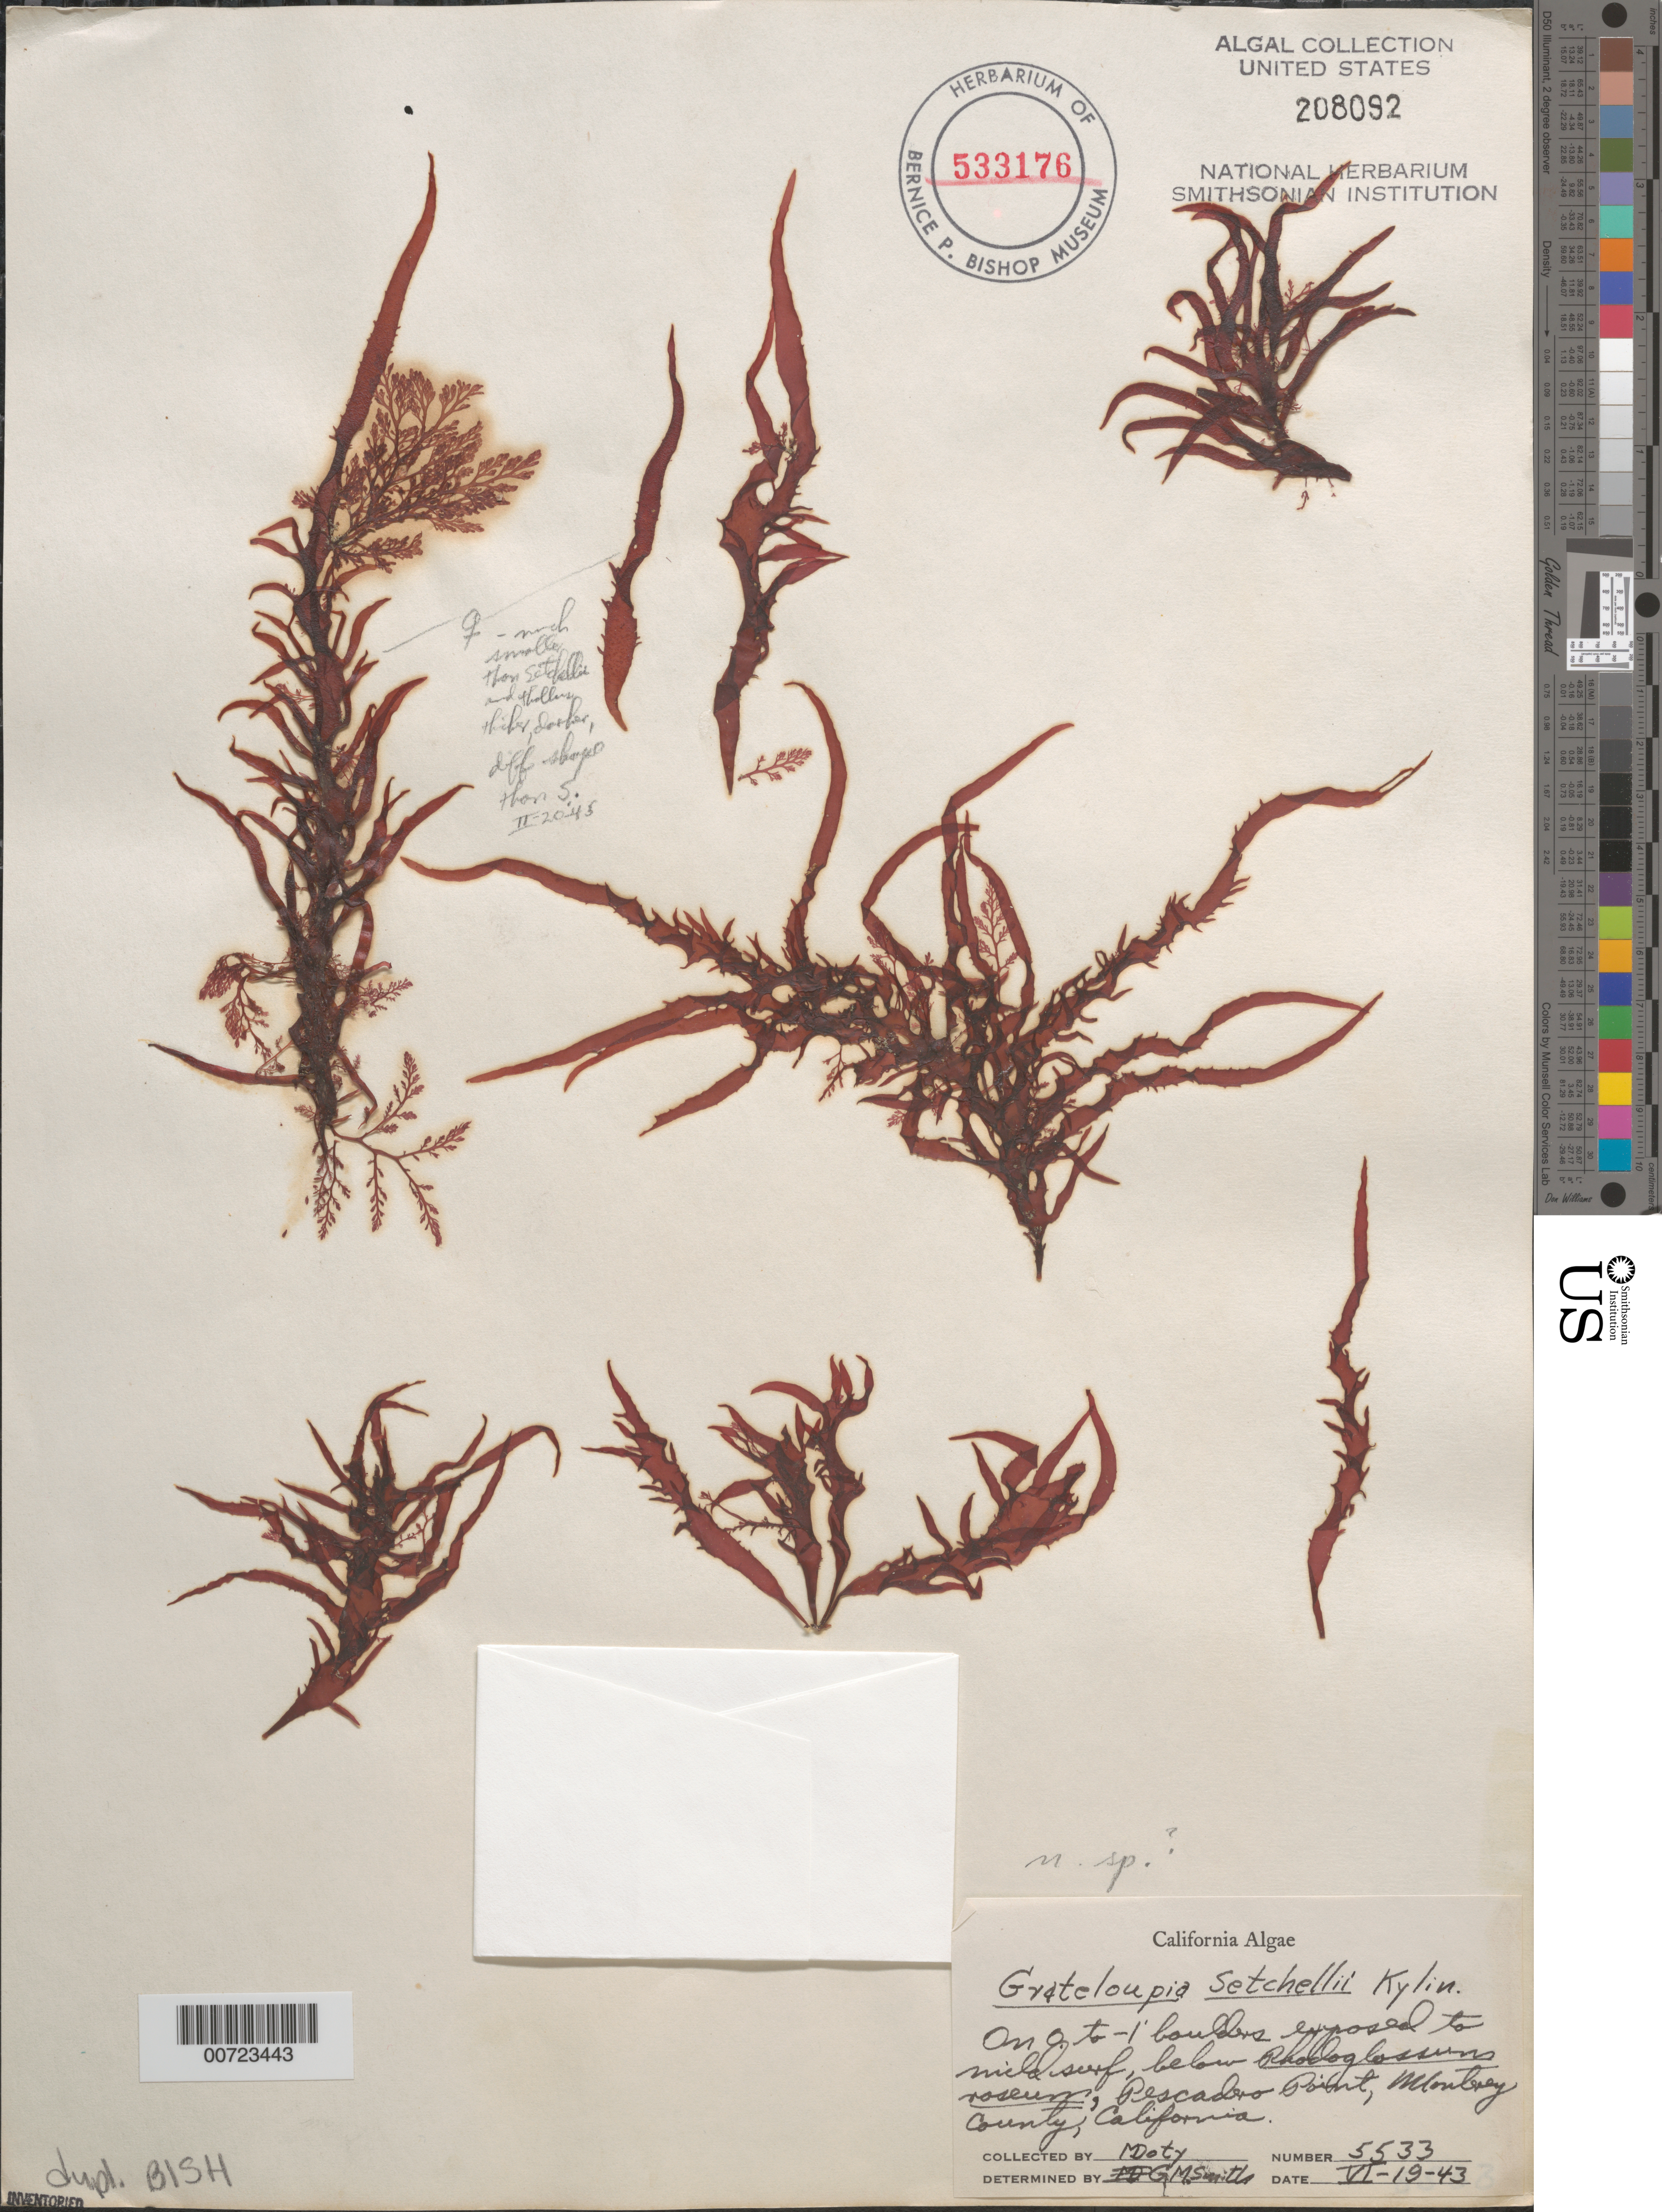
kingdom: Plantae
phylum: Rhodophyta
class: Florideophyceae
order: Halymeniales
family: Halymeniaceae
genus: Norrissia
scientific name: Norrissia setchellii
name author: (Kylin) M.S. Balakrishnan in Desikachary & Raja Rao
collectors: M. S. Doty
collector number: MSD 5533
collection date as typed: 19 Jun 1943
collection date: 1943-06-19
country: United States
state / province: California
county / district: Monterey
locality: Pescadero Point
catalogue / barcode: US 208092